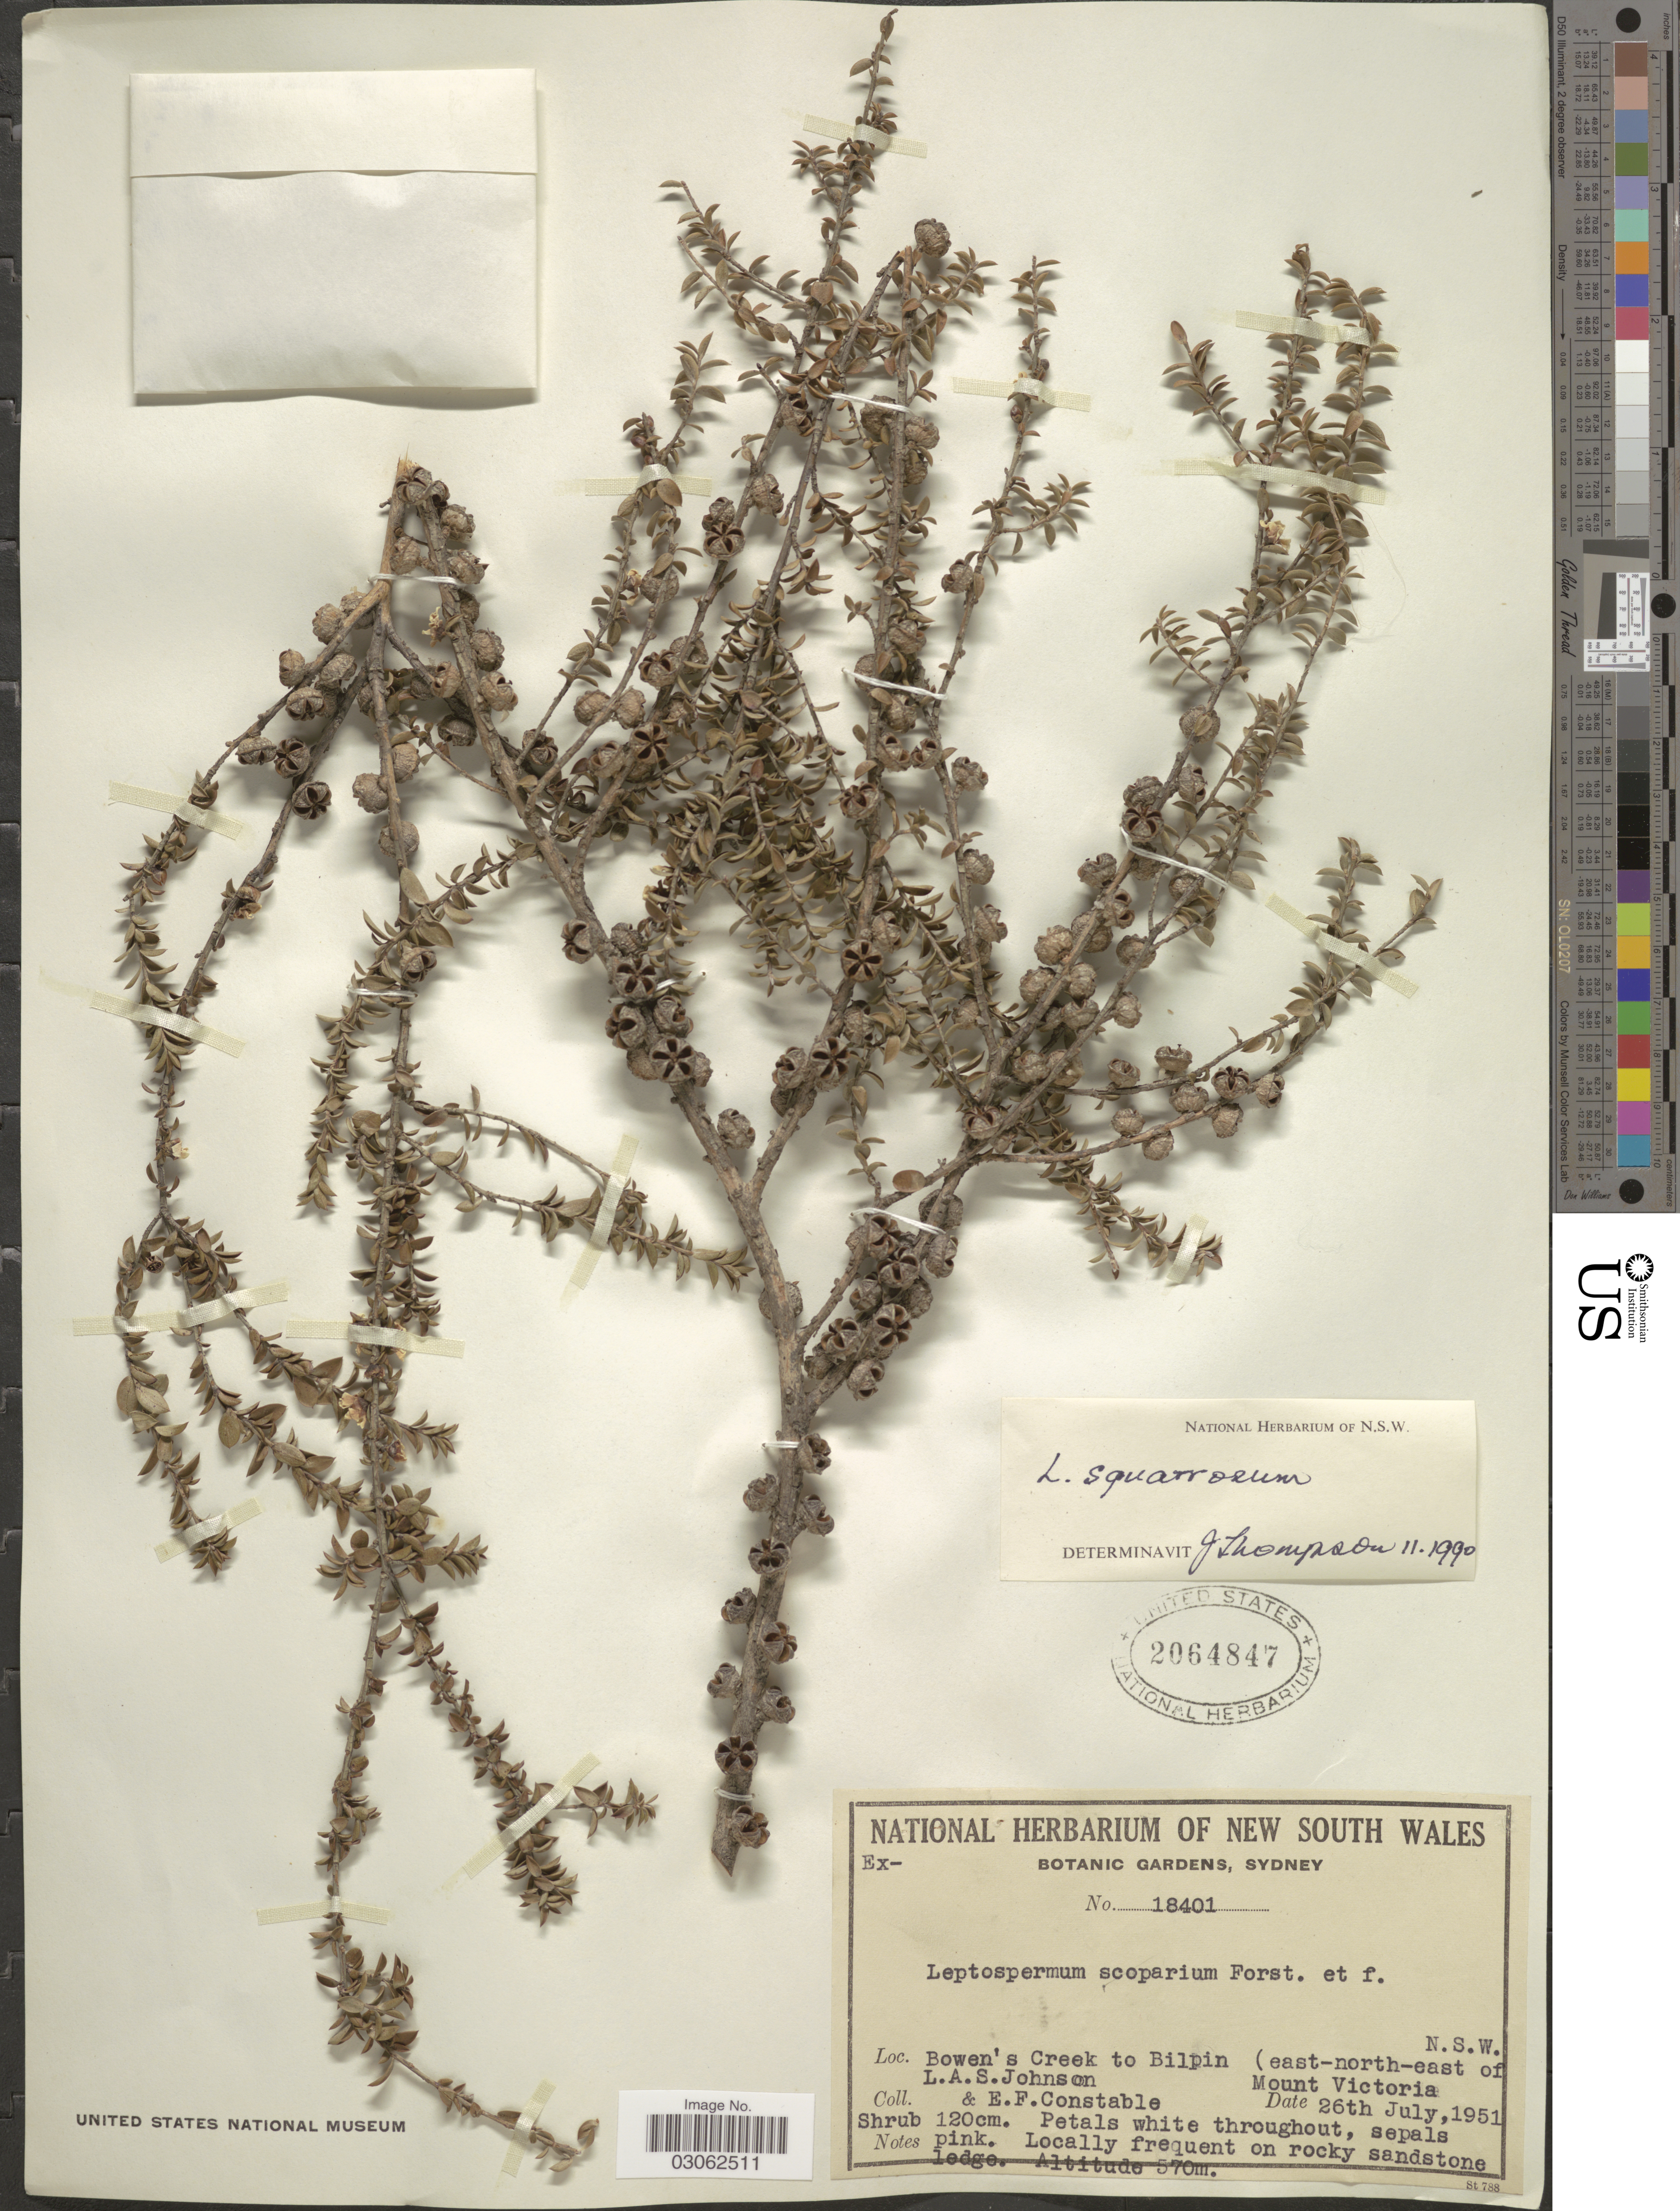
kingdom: Plantae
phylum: Tracheophyta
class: Magnoliopsida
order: Myrtales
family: Myrtaceae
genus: Leptospermum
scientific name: Leptospermum squarrosum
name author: Gaertn.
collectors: L. A. S. Johnson & E. F. Constable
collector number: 18401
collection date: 1951-07-26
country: Australia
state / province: New South Wales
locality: Bowen's Creek to Bilpin (east-north-east of Mount Victoria). N.S.W.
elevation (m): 570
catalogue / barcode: US 2064847